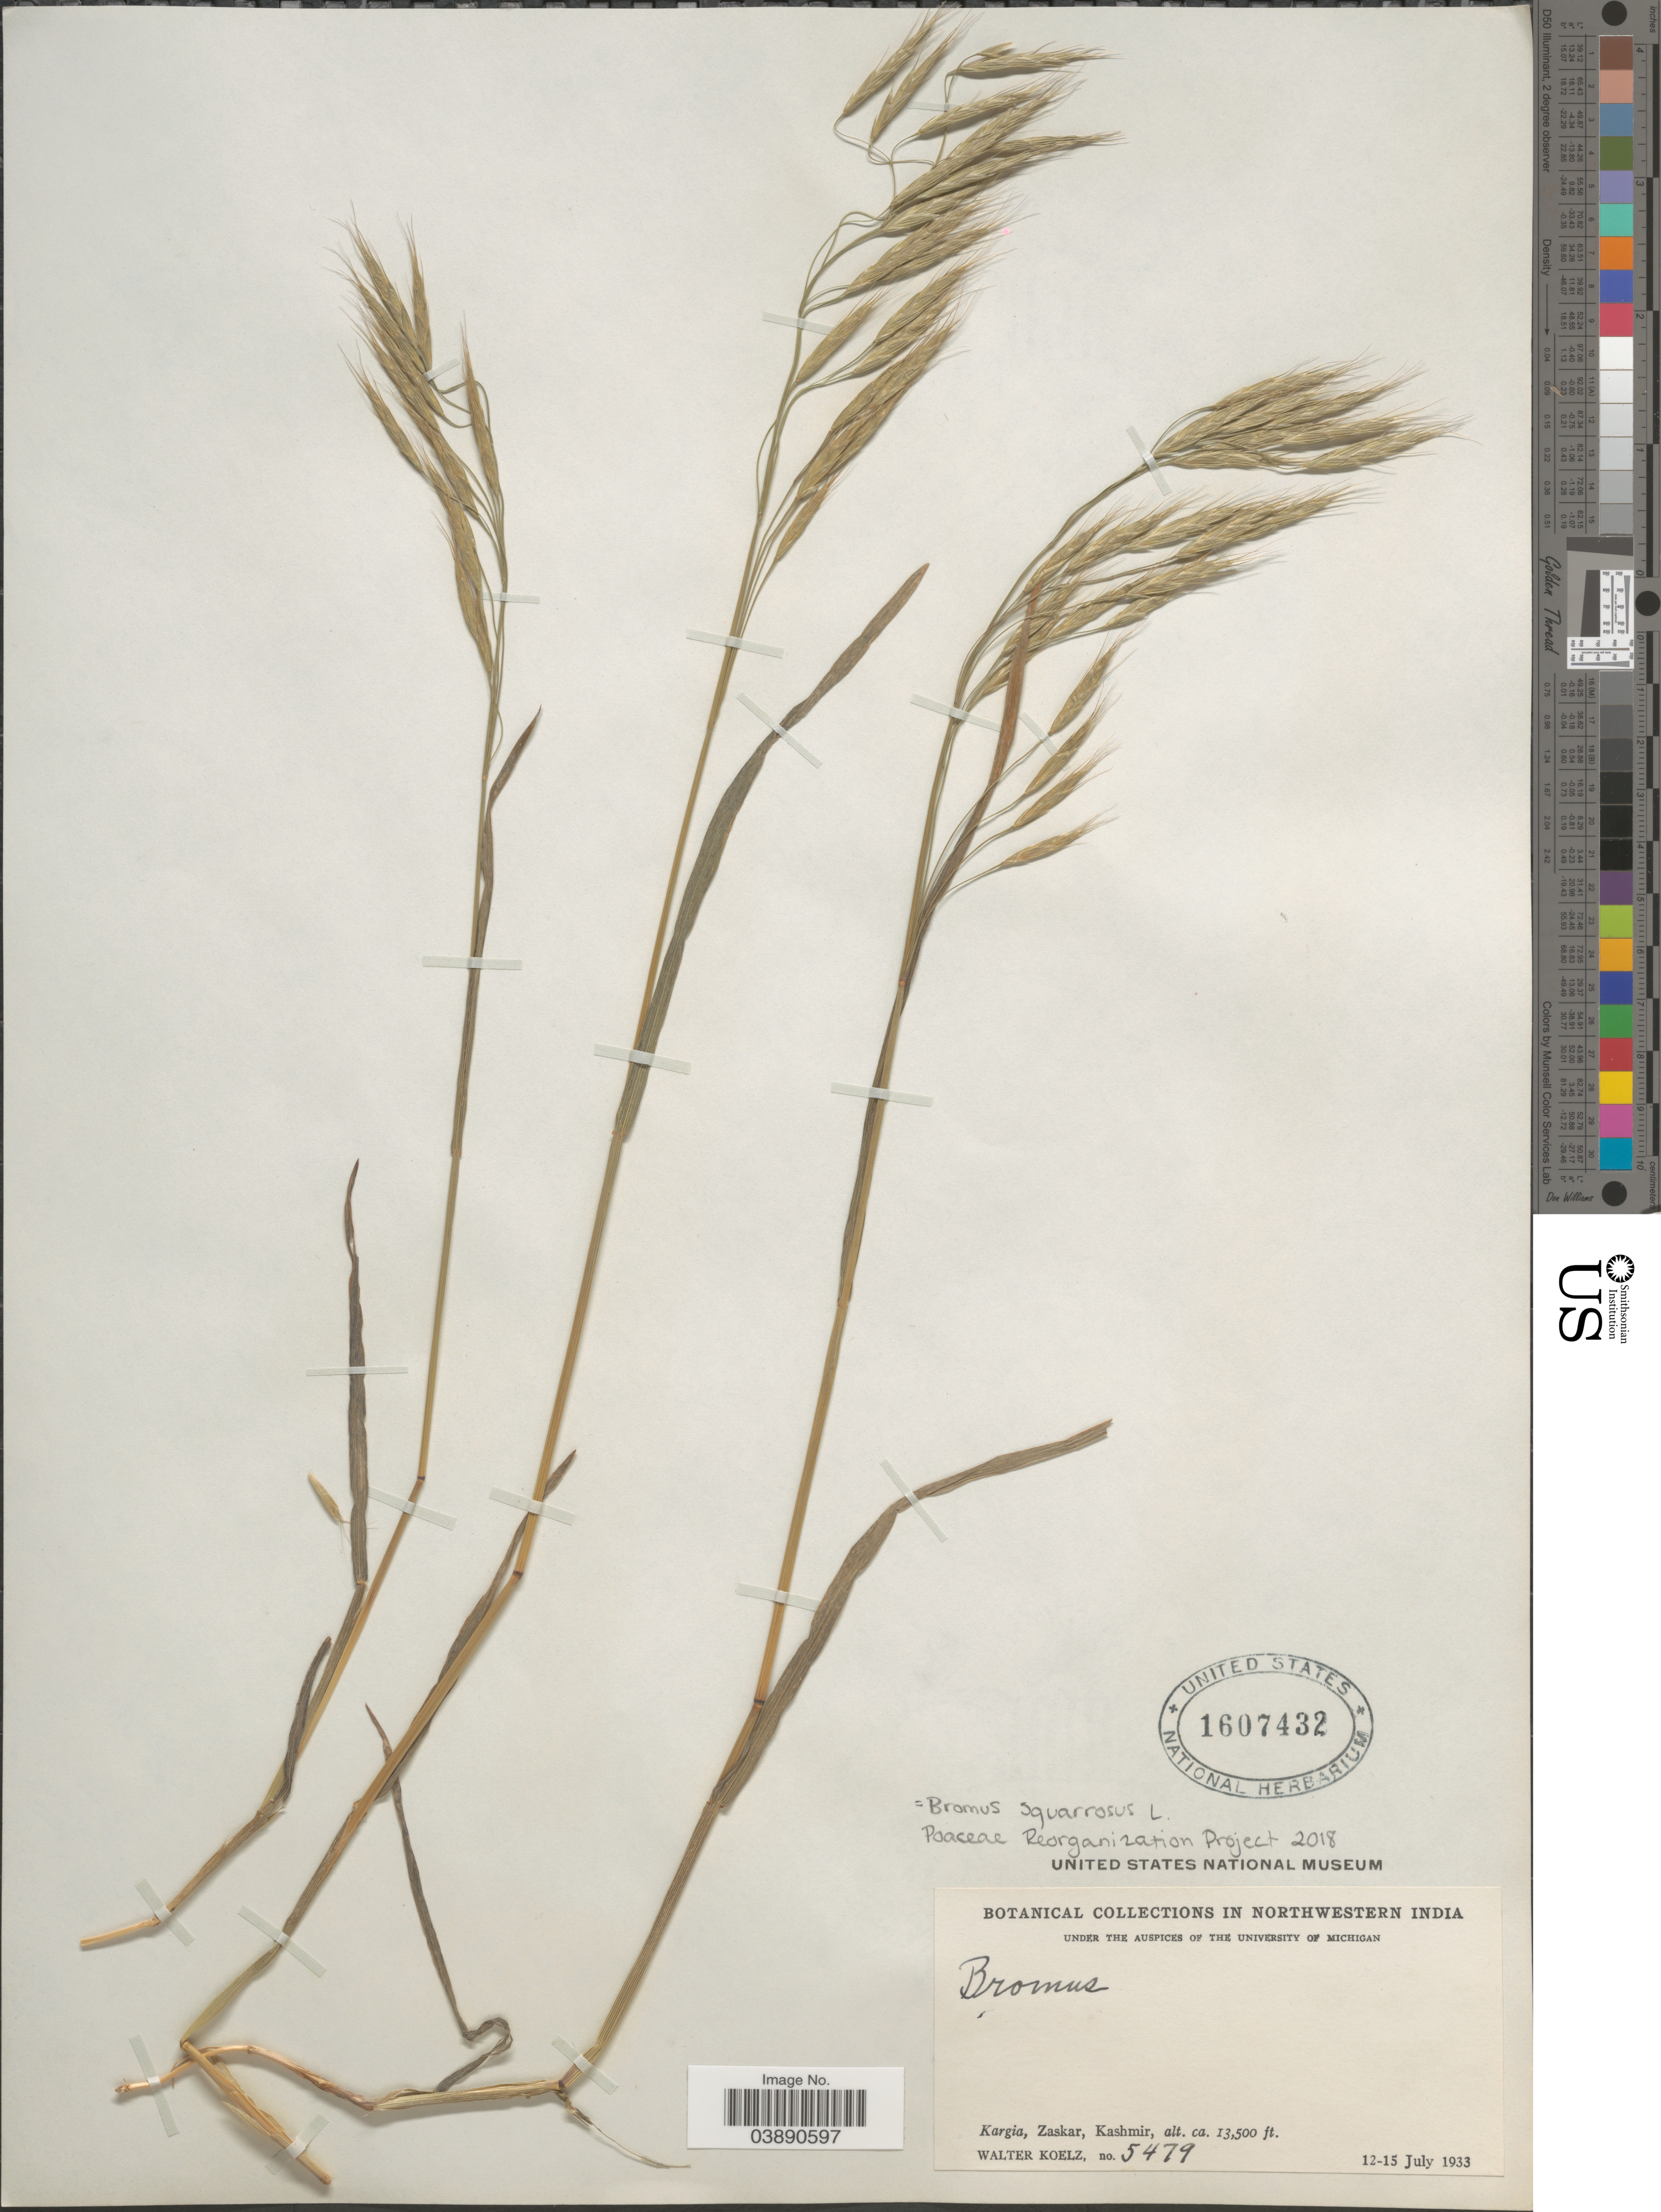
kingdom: Plantae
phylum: Tracheophyta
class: Liliopsida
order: Poales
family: Poaceae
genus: Bromus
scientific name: Bromus squarrosus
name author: L.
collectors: W. N. Koelz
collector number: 5479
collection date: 1933-07-12/1933-07-15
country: India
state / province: Jammu and Kashmir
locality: Northwestern India. Kargia, Zaskar, Kashmir.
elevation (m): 4115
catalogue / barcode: US 1607432